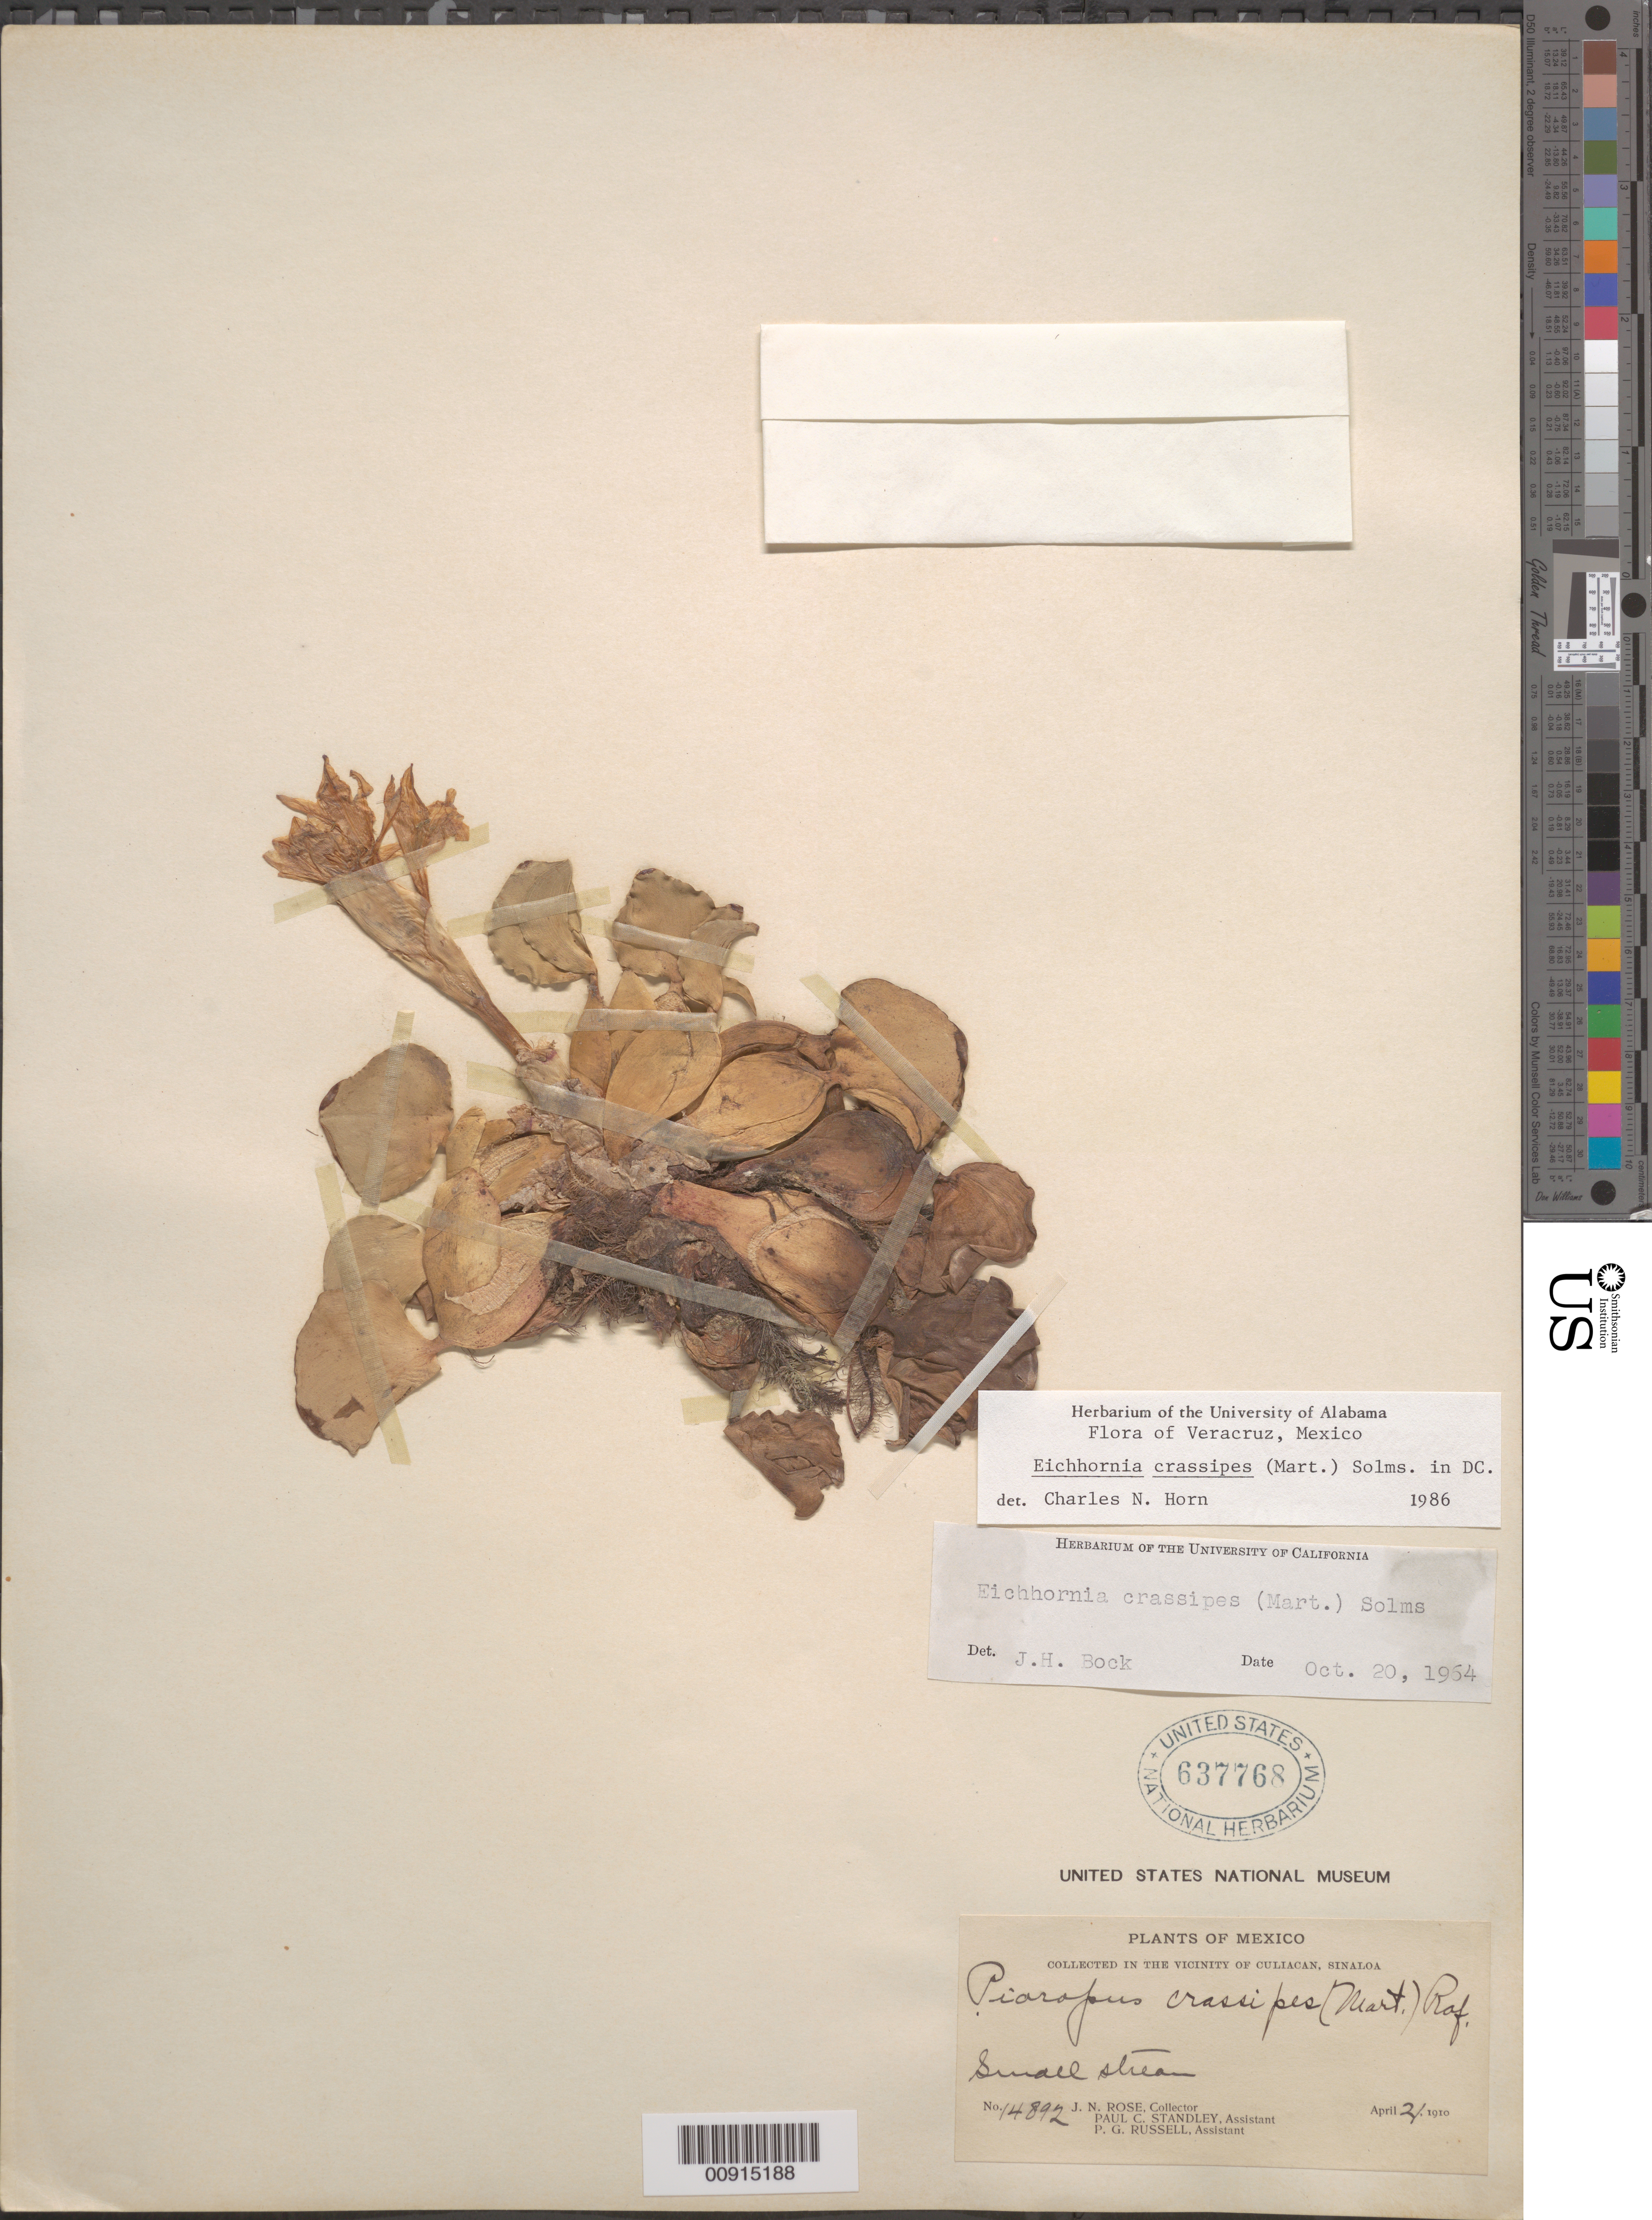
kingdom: Plantae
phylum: Tracheophyta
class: Liliopsida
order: Commelinales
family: Pontederiaceae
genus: Eichhornia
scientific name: Eichhornia crassipes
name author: (Mart.) Solms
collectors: J. N. Rose, P. C. Standley & P. G. Russell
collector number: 14892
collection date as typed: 21 Apr 1910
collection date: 1910-04-21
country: Mexico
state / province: Sinaloa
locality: In the vicinity of Culiacan, Sinaloa.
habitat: Small stream.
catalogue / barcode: US 637768